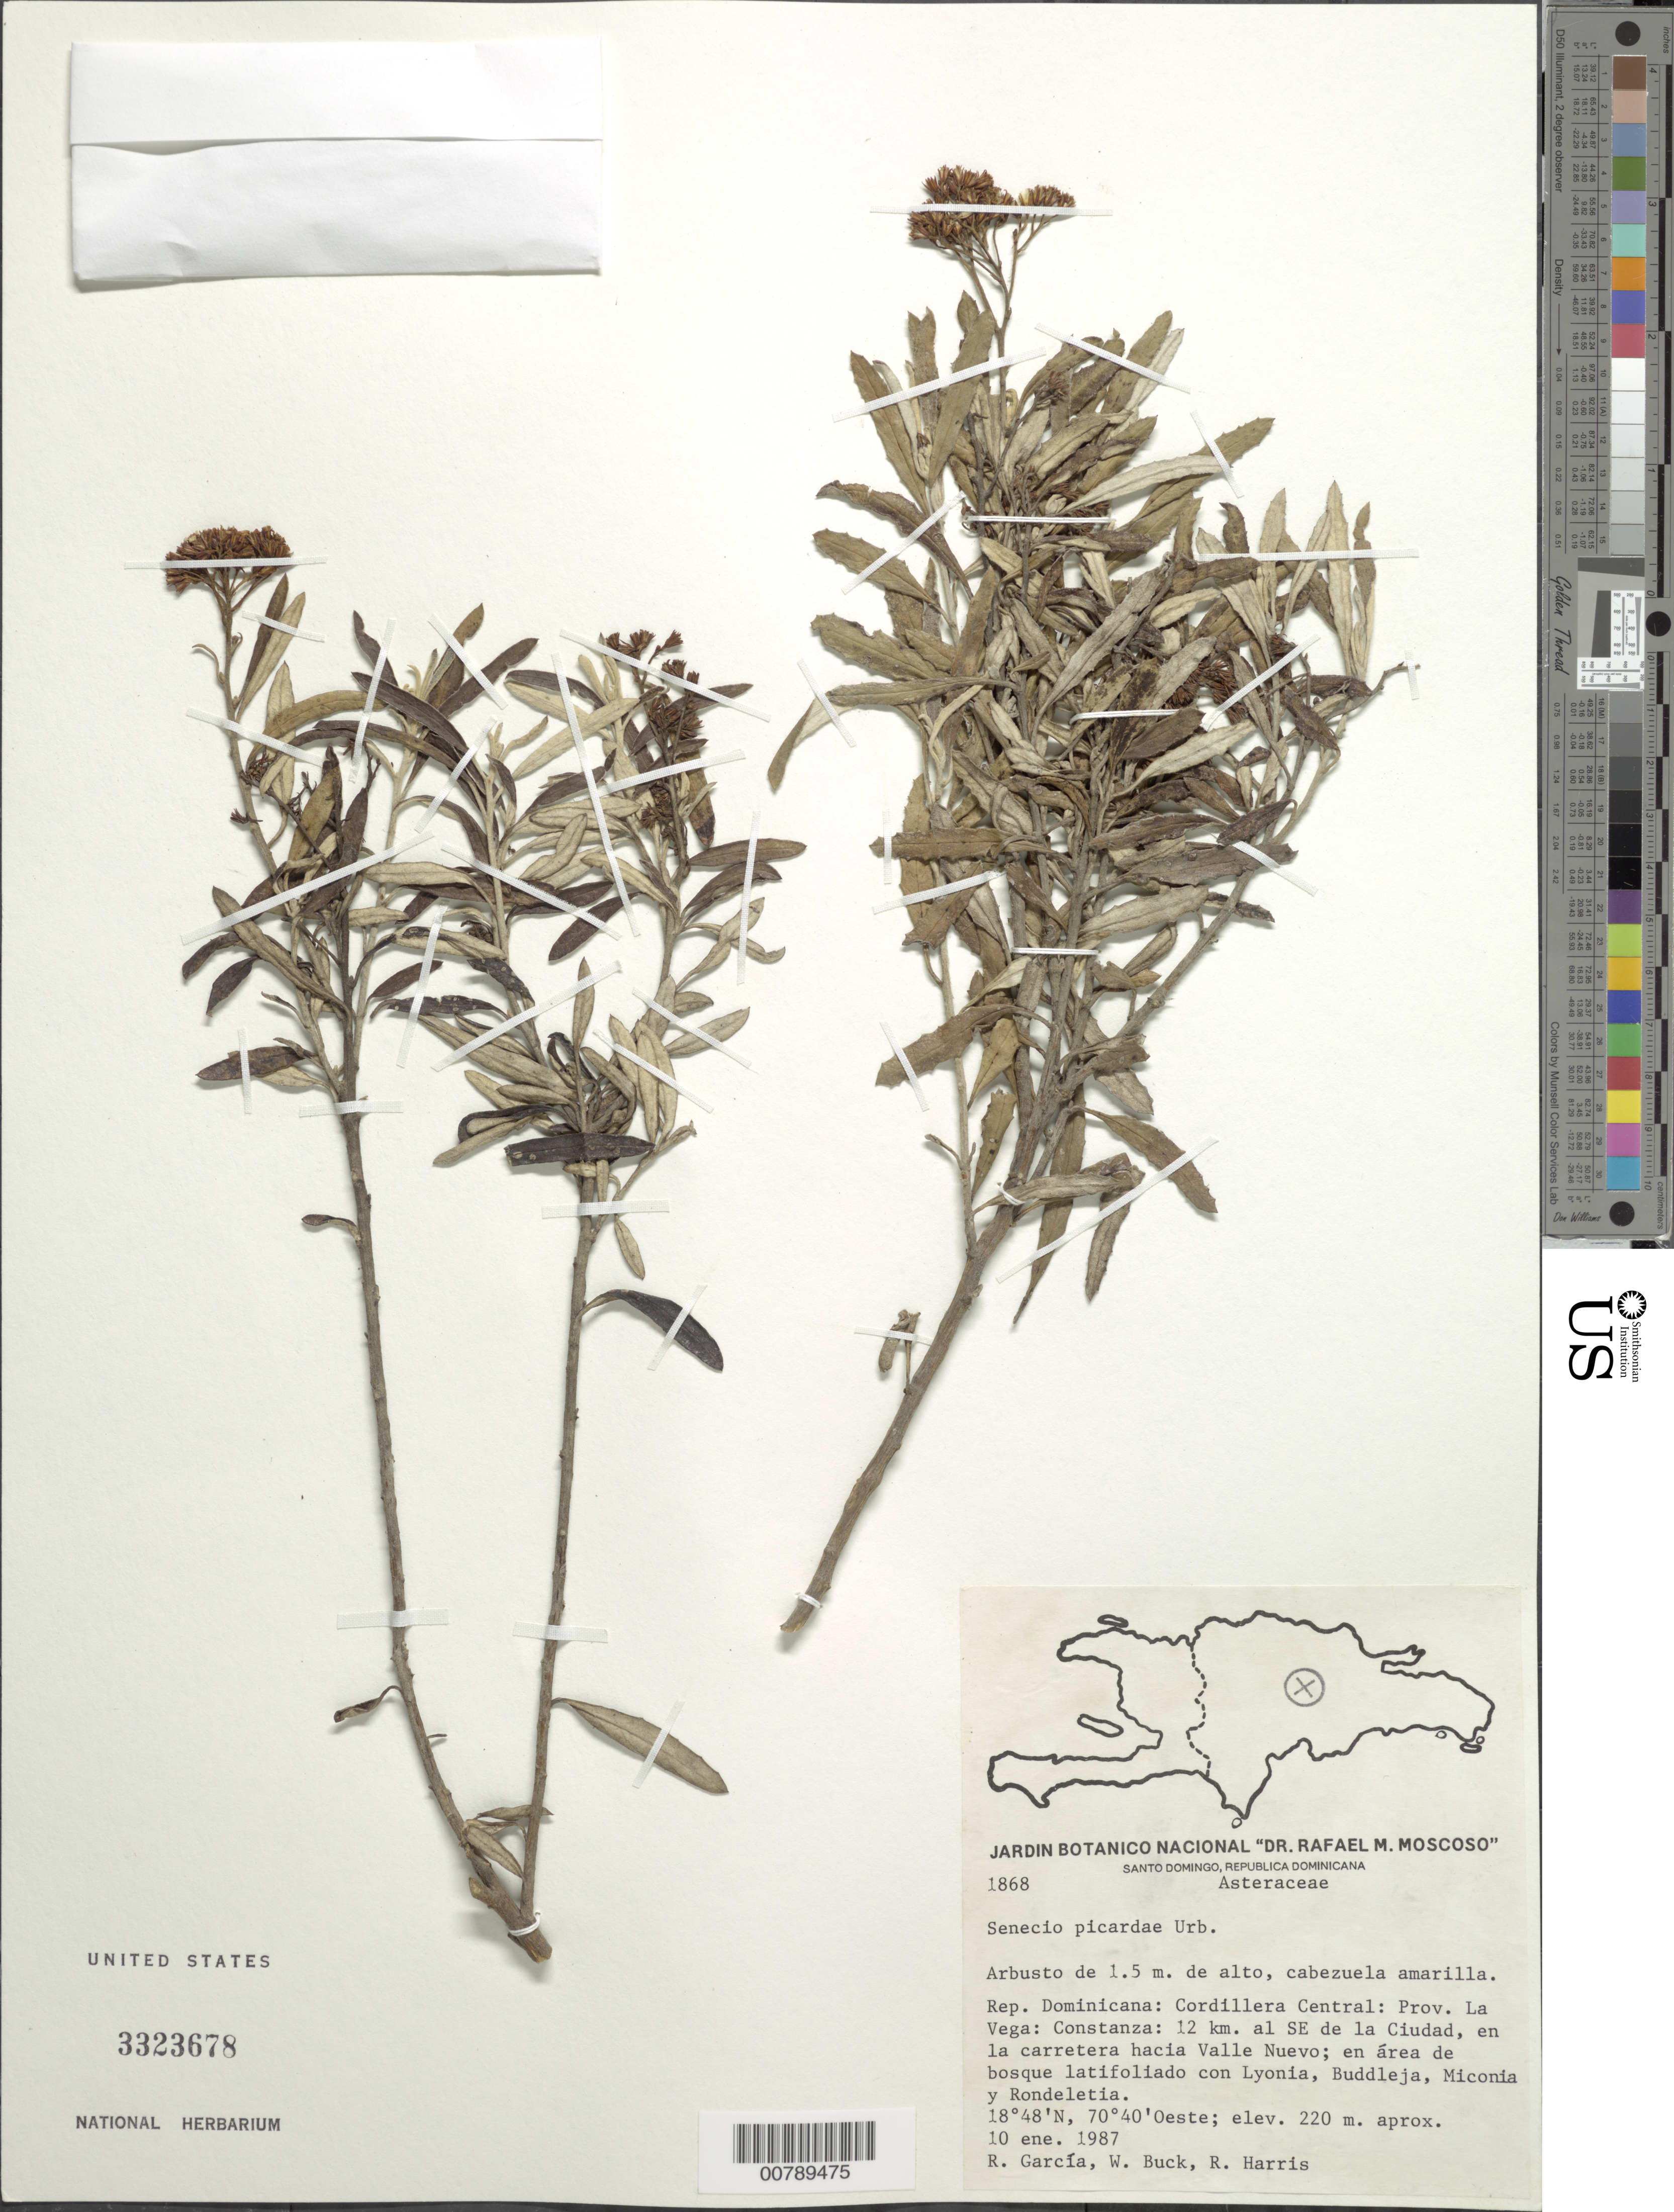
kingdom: Plantae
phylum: Tracheophyta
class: Magnoliopsida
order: Asterales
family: Asteraceae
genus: Senecio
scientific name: Senecio picardae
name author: Krug & Urb.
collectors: R. G. García, W. Buck & R. Harris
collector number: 1868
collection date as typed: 10 Jan 1987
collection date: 1987-01-10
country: Dominican Republic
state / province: La Vega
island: Hispaniola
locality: Cordillera Central, Prov. La Vega, Constanza: 12 km al SE de la Ciudad, en la carretera hacia Valle Nuevo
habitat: En área de bosque latifoliado con Lyonia, Buddleja, Miconia y Rondeletia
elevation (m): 220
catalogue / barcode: US 3323678